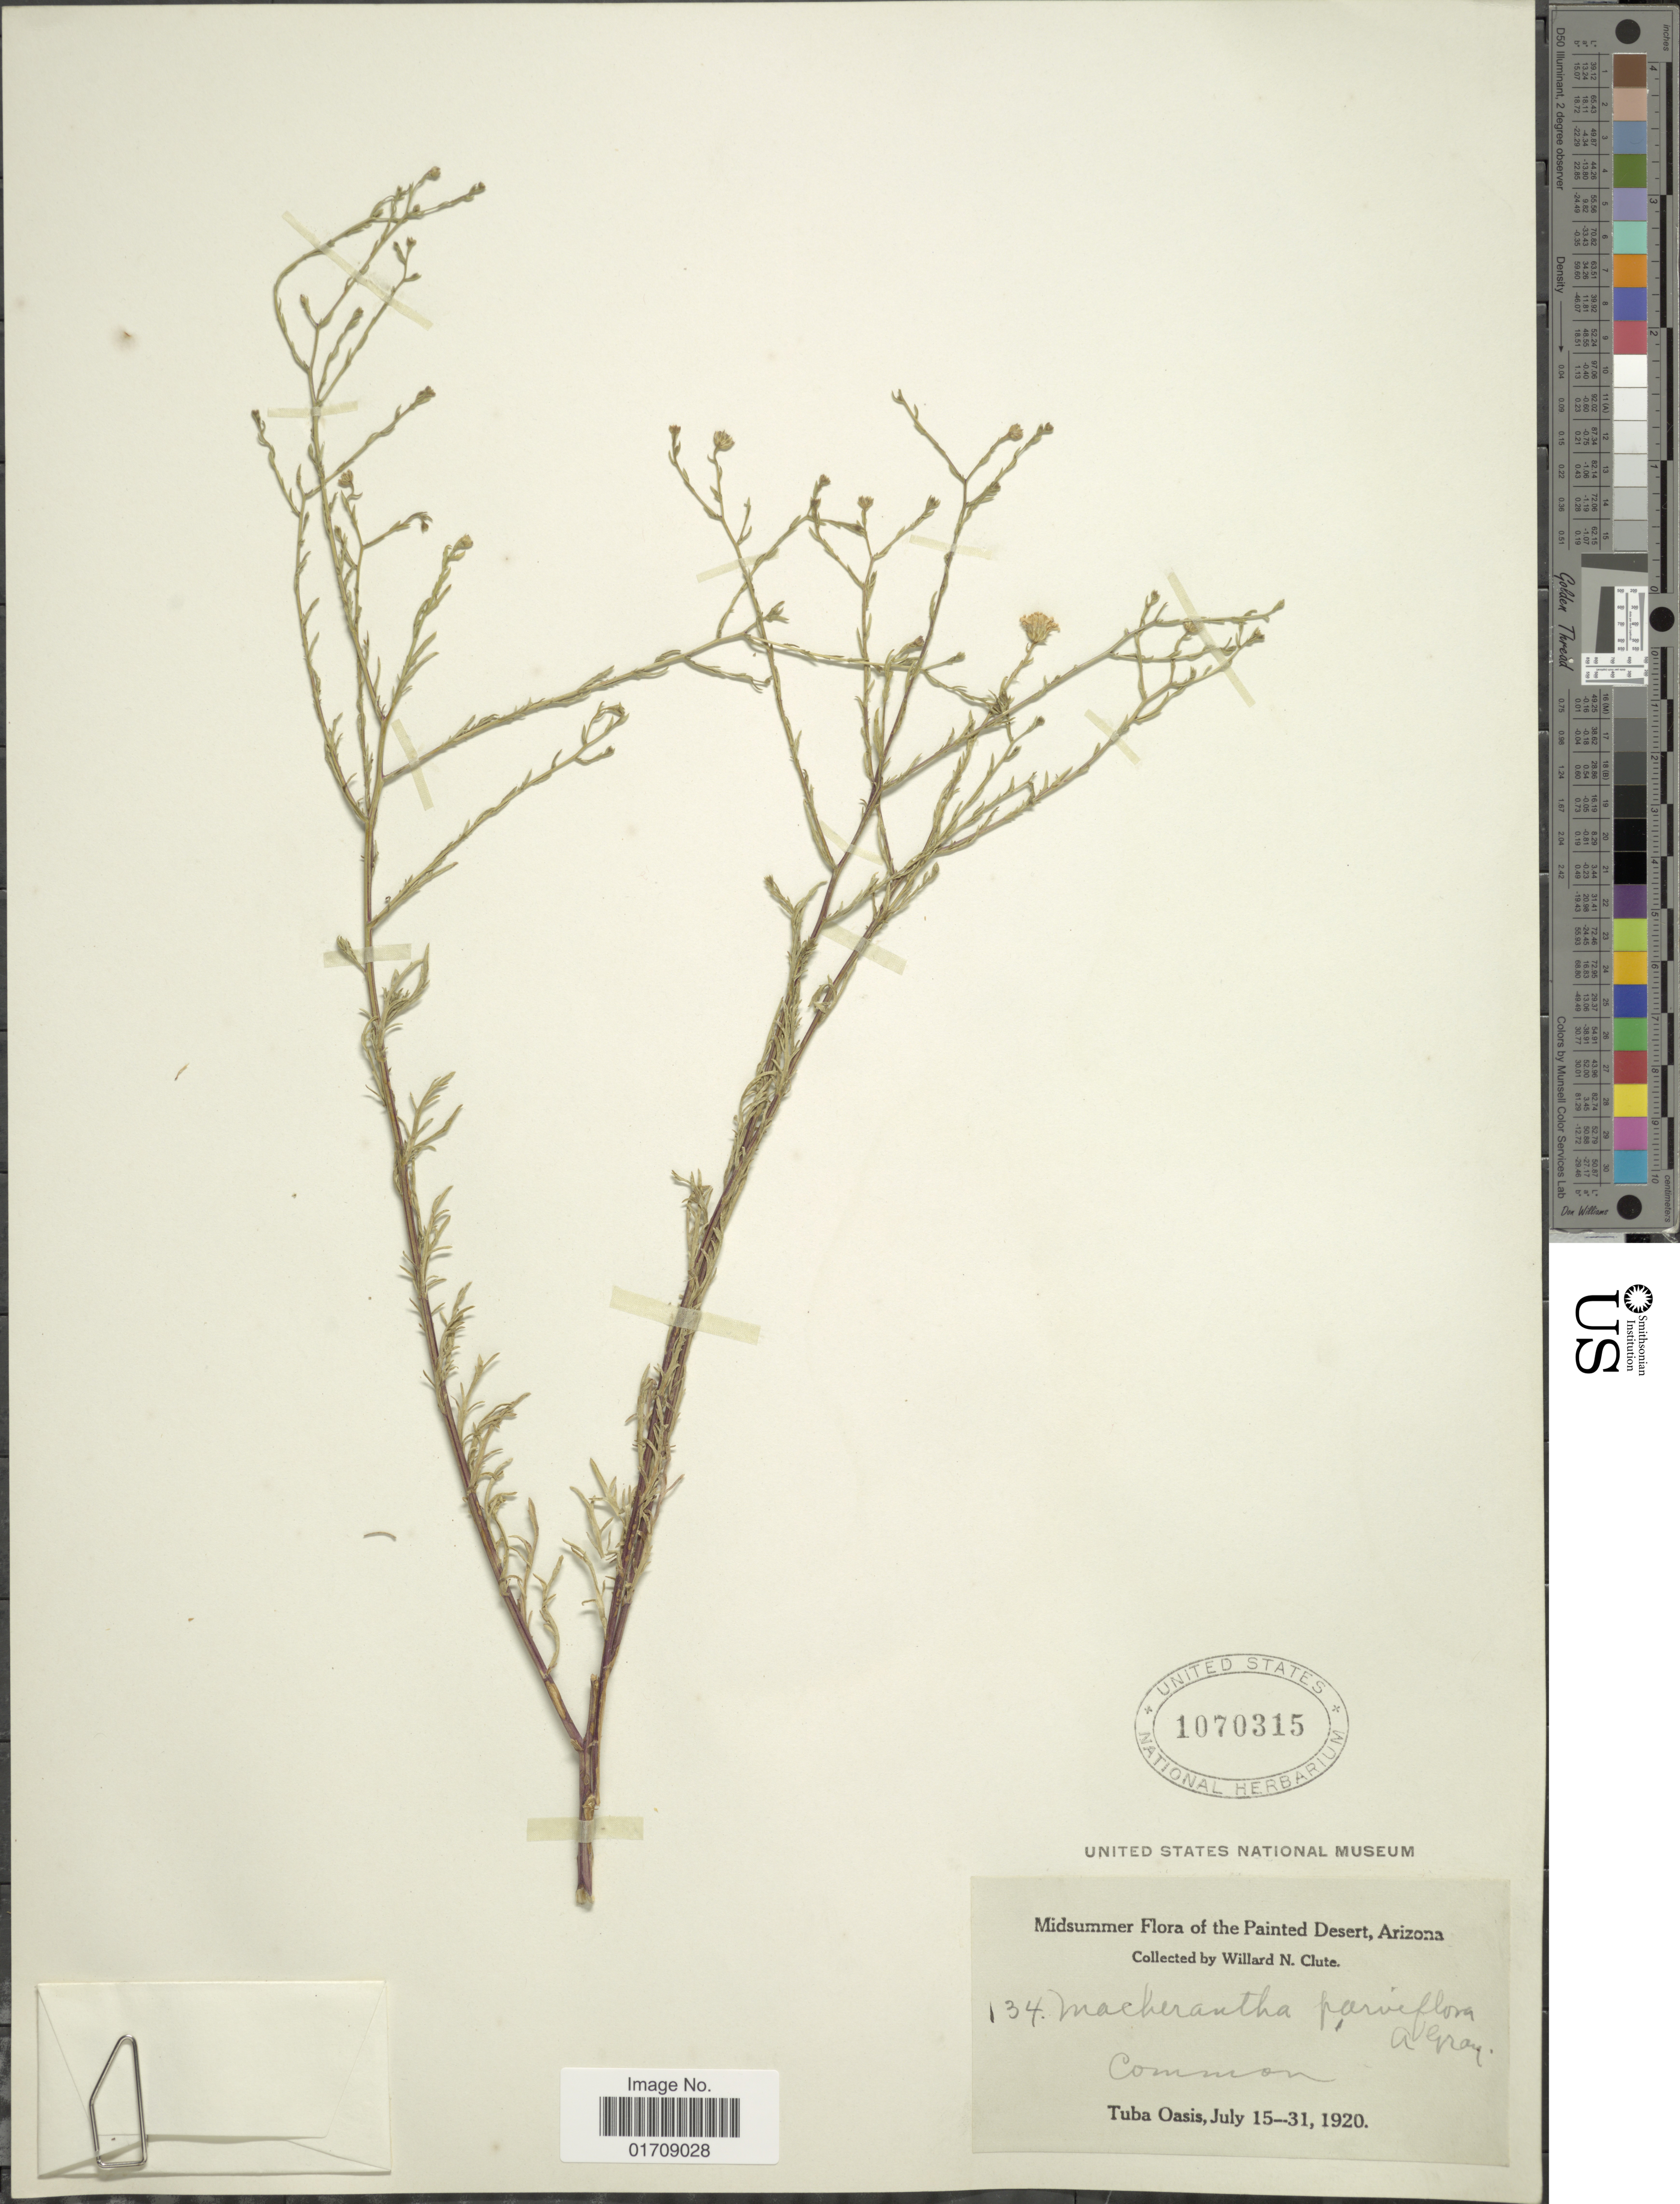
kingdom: Plantae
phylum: Tracheophyta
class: Magnoliopsida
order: Asterales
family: Asteraceae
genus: Machaeranthera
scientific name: Machaeranthera parviflora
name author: A. Gray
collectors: W. N. Clute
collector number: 134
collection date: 1920-07-15/1920-07-31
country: United States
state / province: Arizona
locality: Painted Desert, Tuba Oasis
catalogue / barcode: US 1070315